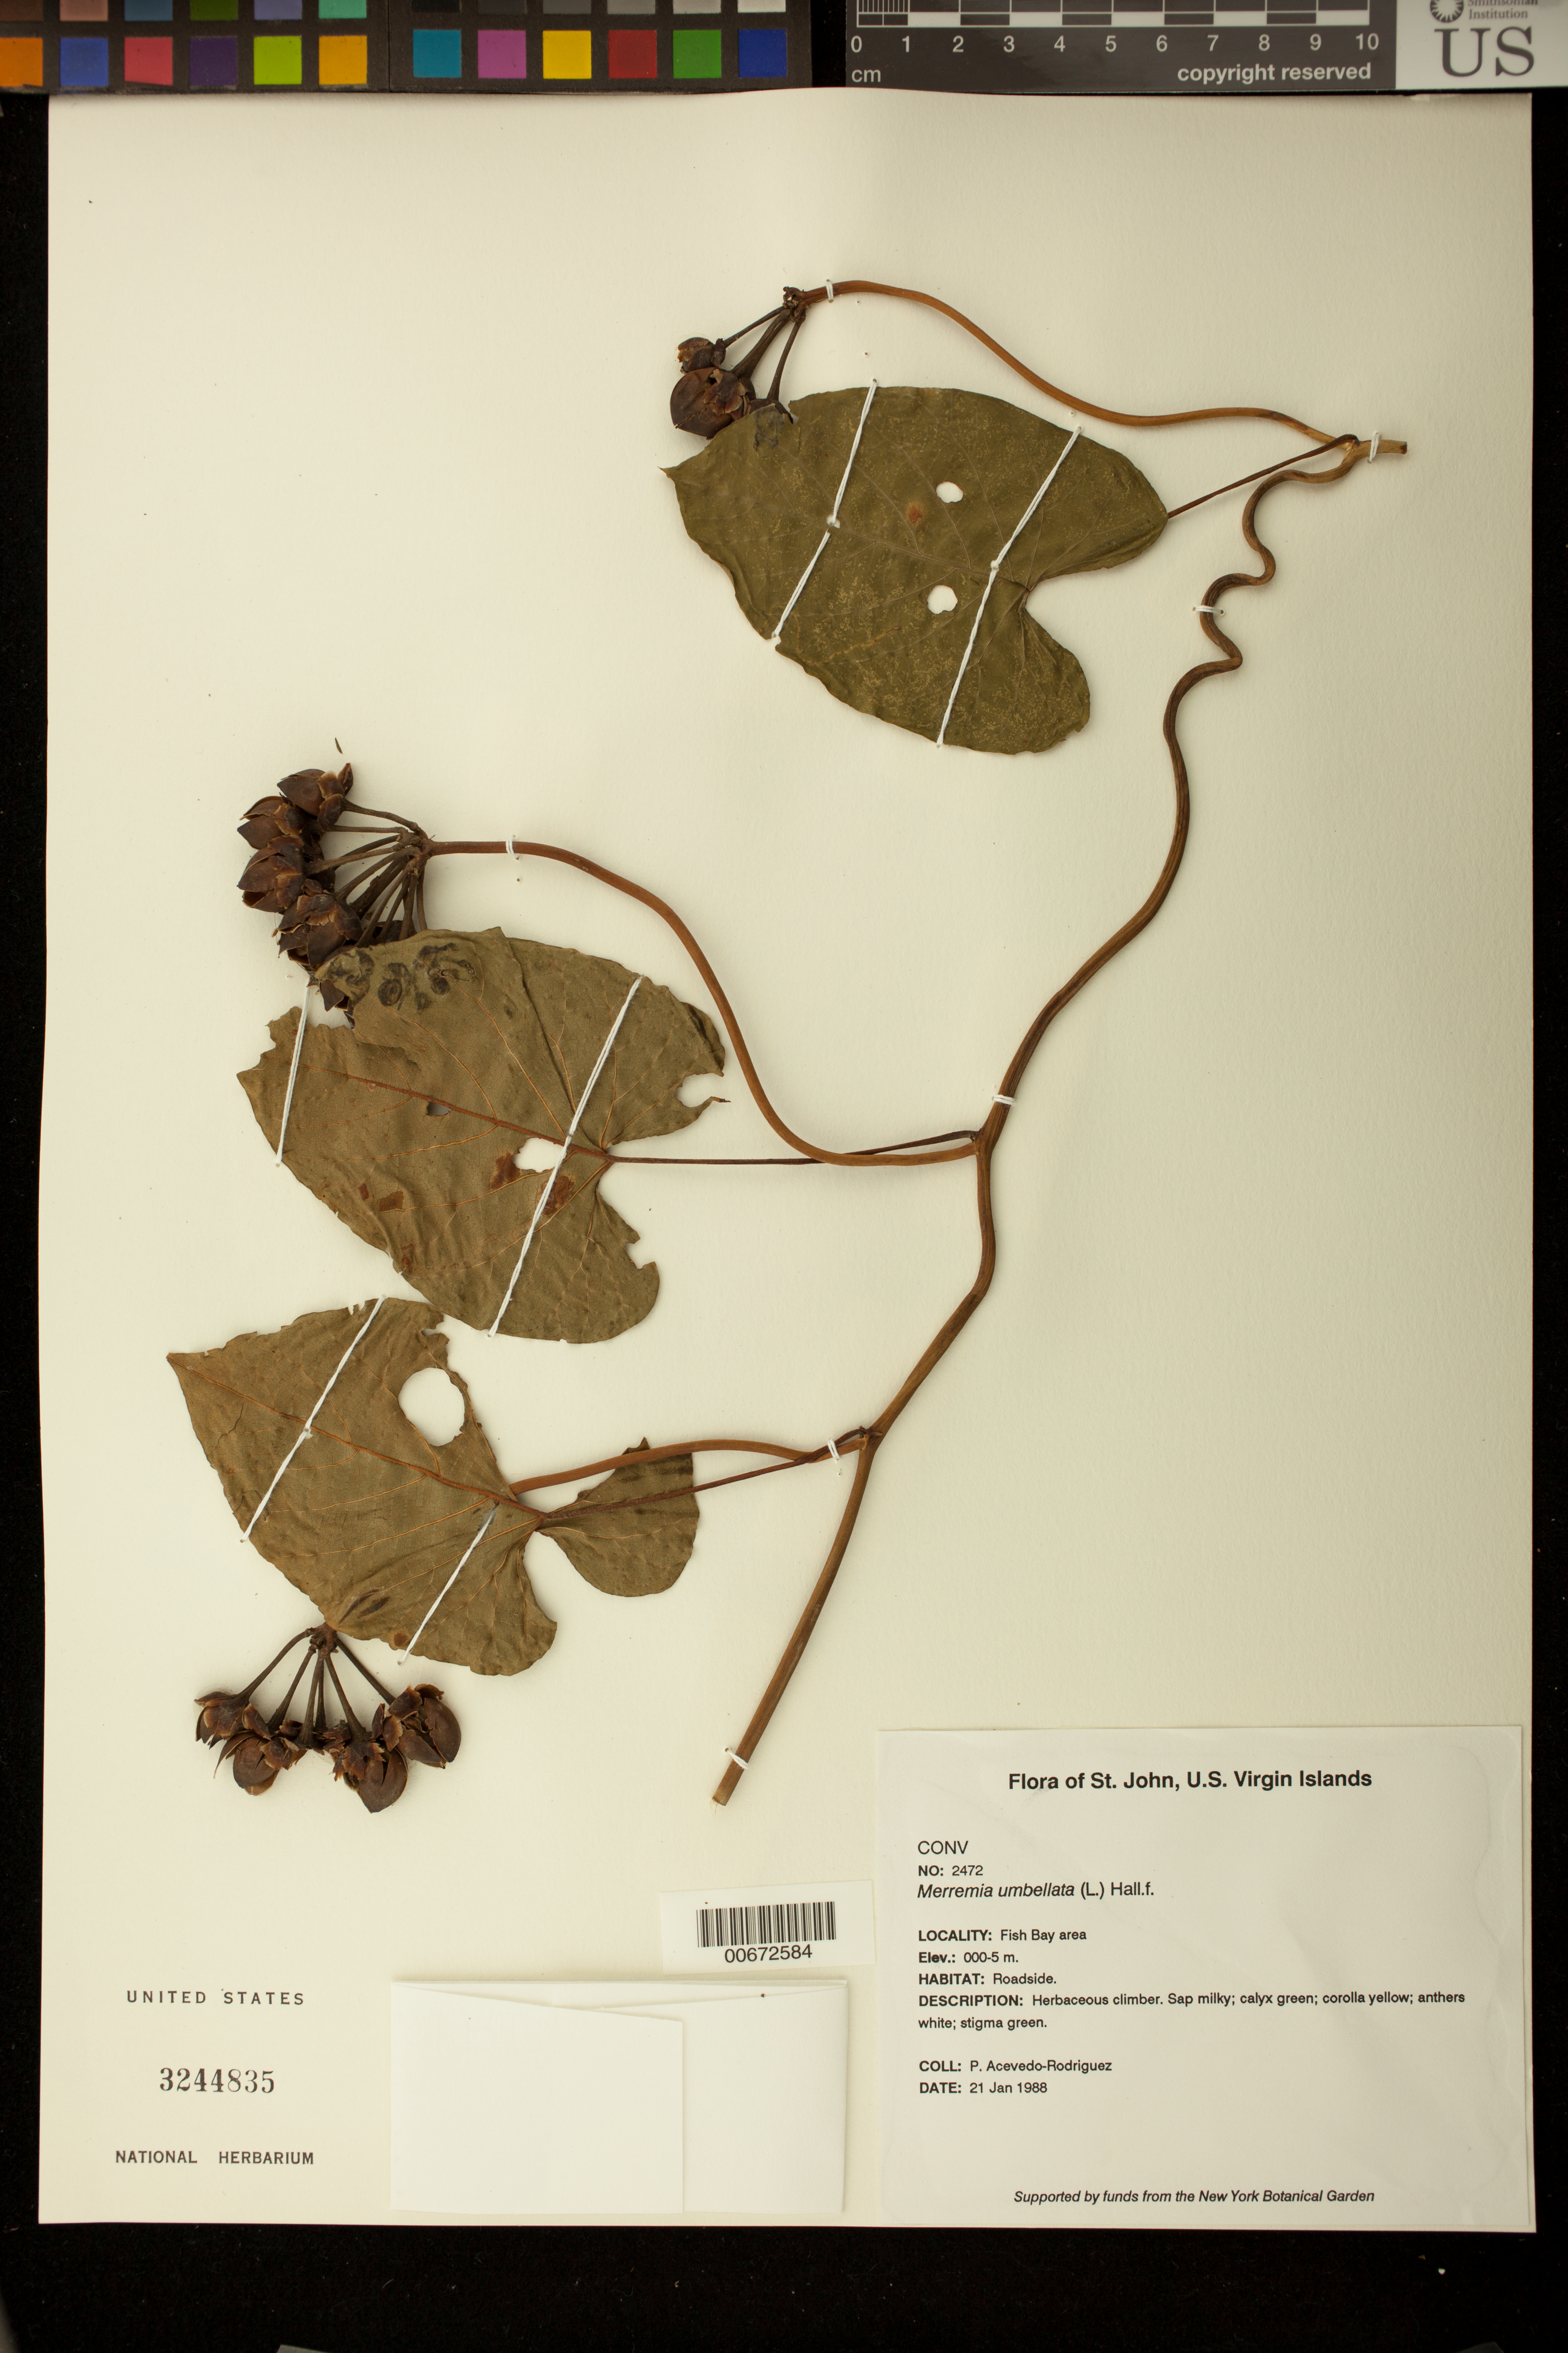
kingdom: Plantae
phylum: Tracheophyta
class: Magnoliopsida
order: Solanales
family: Convolvulaceae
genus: Camonea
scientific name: Camonea umbellata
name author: (L.) A. R. Simões & Staples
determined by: Strong, Mark T., (BOT), Smithsonian Institution - National Museum of Natural History (UNITED STATES)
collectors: P. Acevedo-Rodr.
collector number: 2472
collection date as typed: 21 Jan 1988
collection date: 1988-01-21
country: U.S. Virgin Islands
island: St. John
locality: Reef Bay Quarter; Fish Bay area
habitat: Roadside.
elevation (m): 0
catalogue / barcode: US 3244835